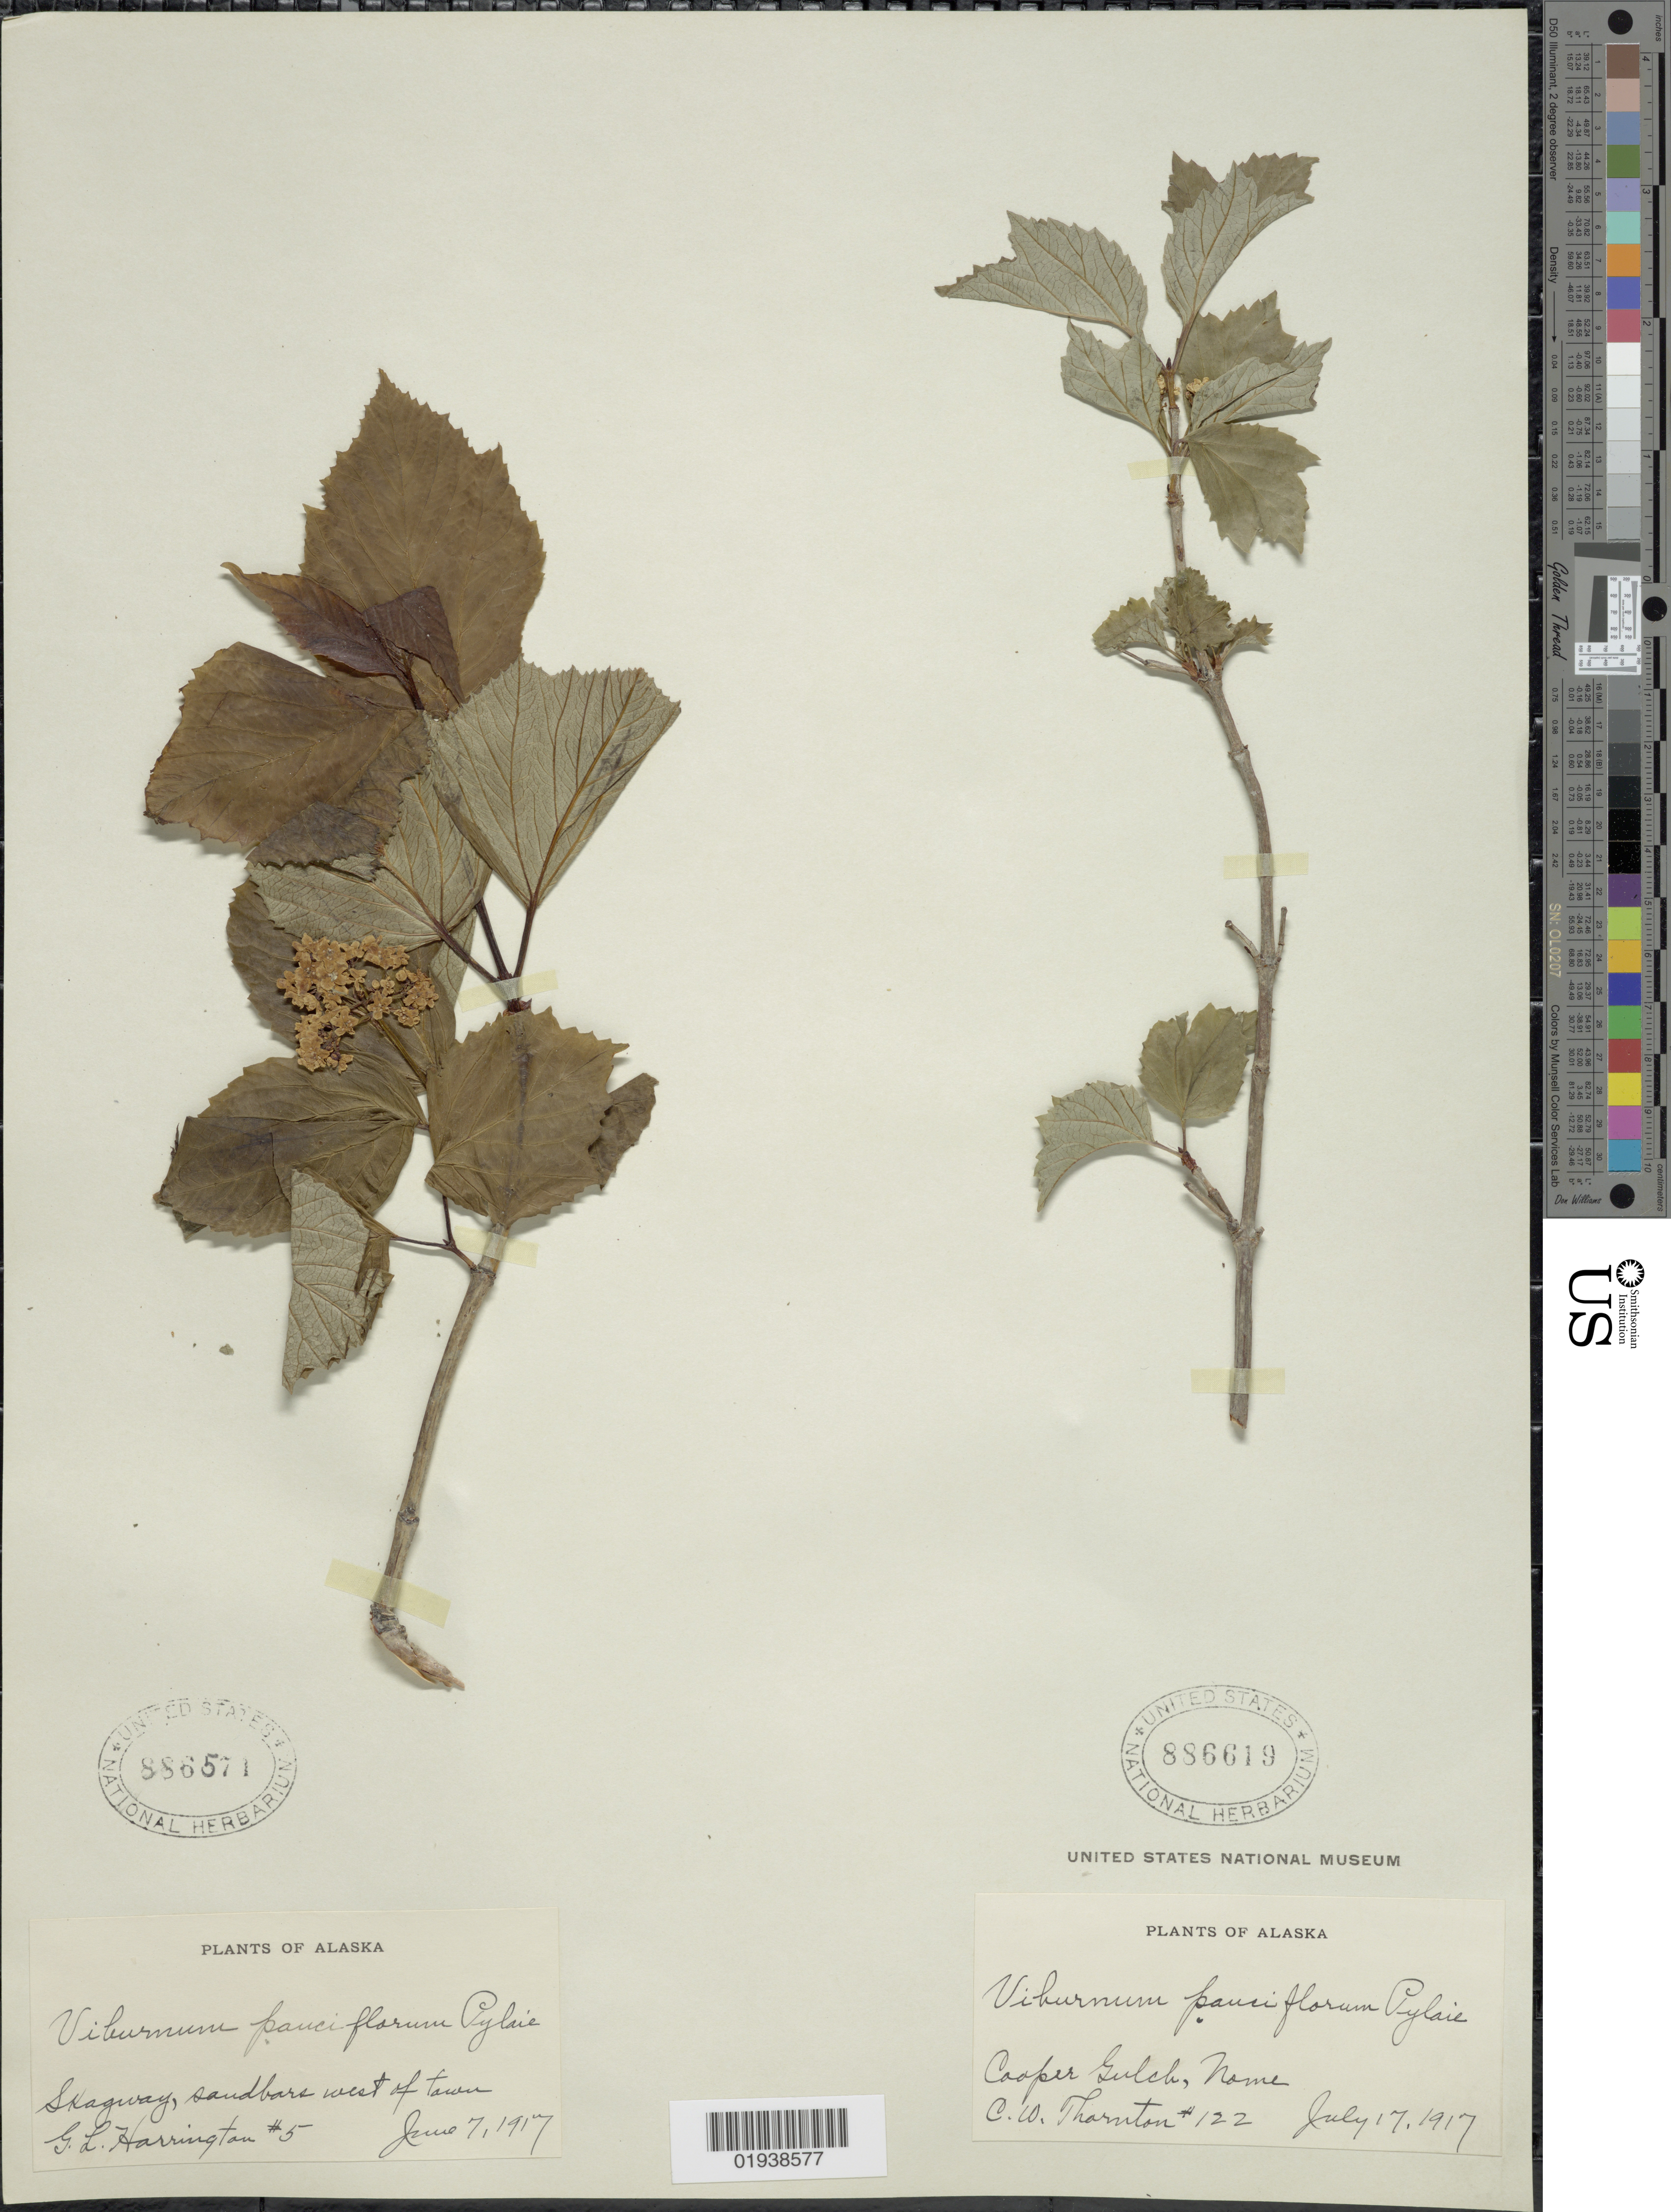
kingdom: Plantae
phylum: Tracheophyta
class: Magnoliopsida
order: Dipsacales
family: Viburnaceae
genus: Viburnum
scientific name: Viburnum edule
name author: (Michx.) Raf.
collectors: C. Thornton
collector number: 122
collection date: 1917-07-17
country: United States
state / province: Alaska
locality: Cooper Gulch, Nome.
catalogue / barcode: US 886619-2